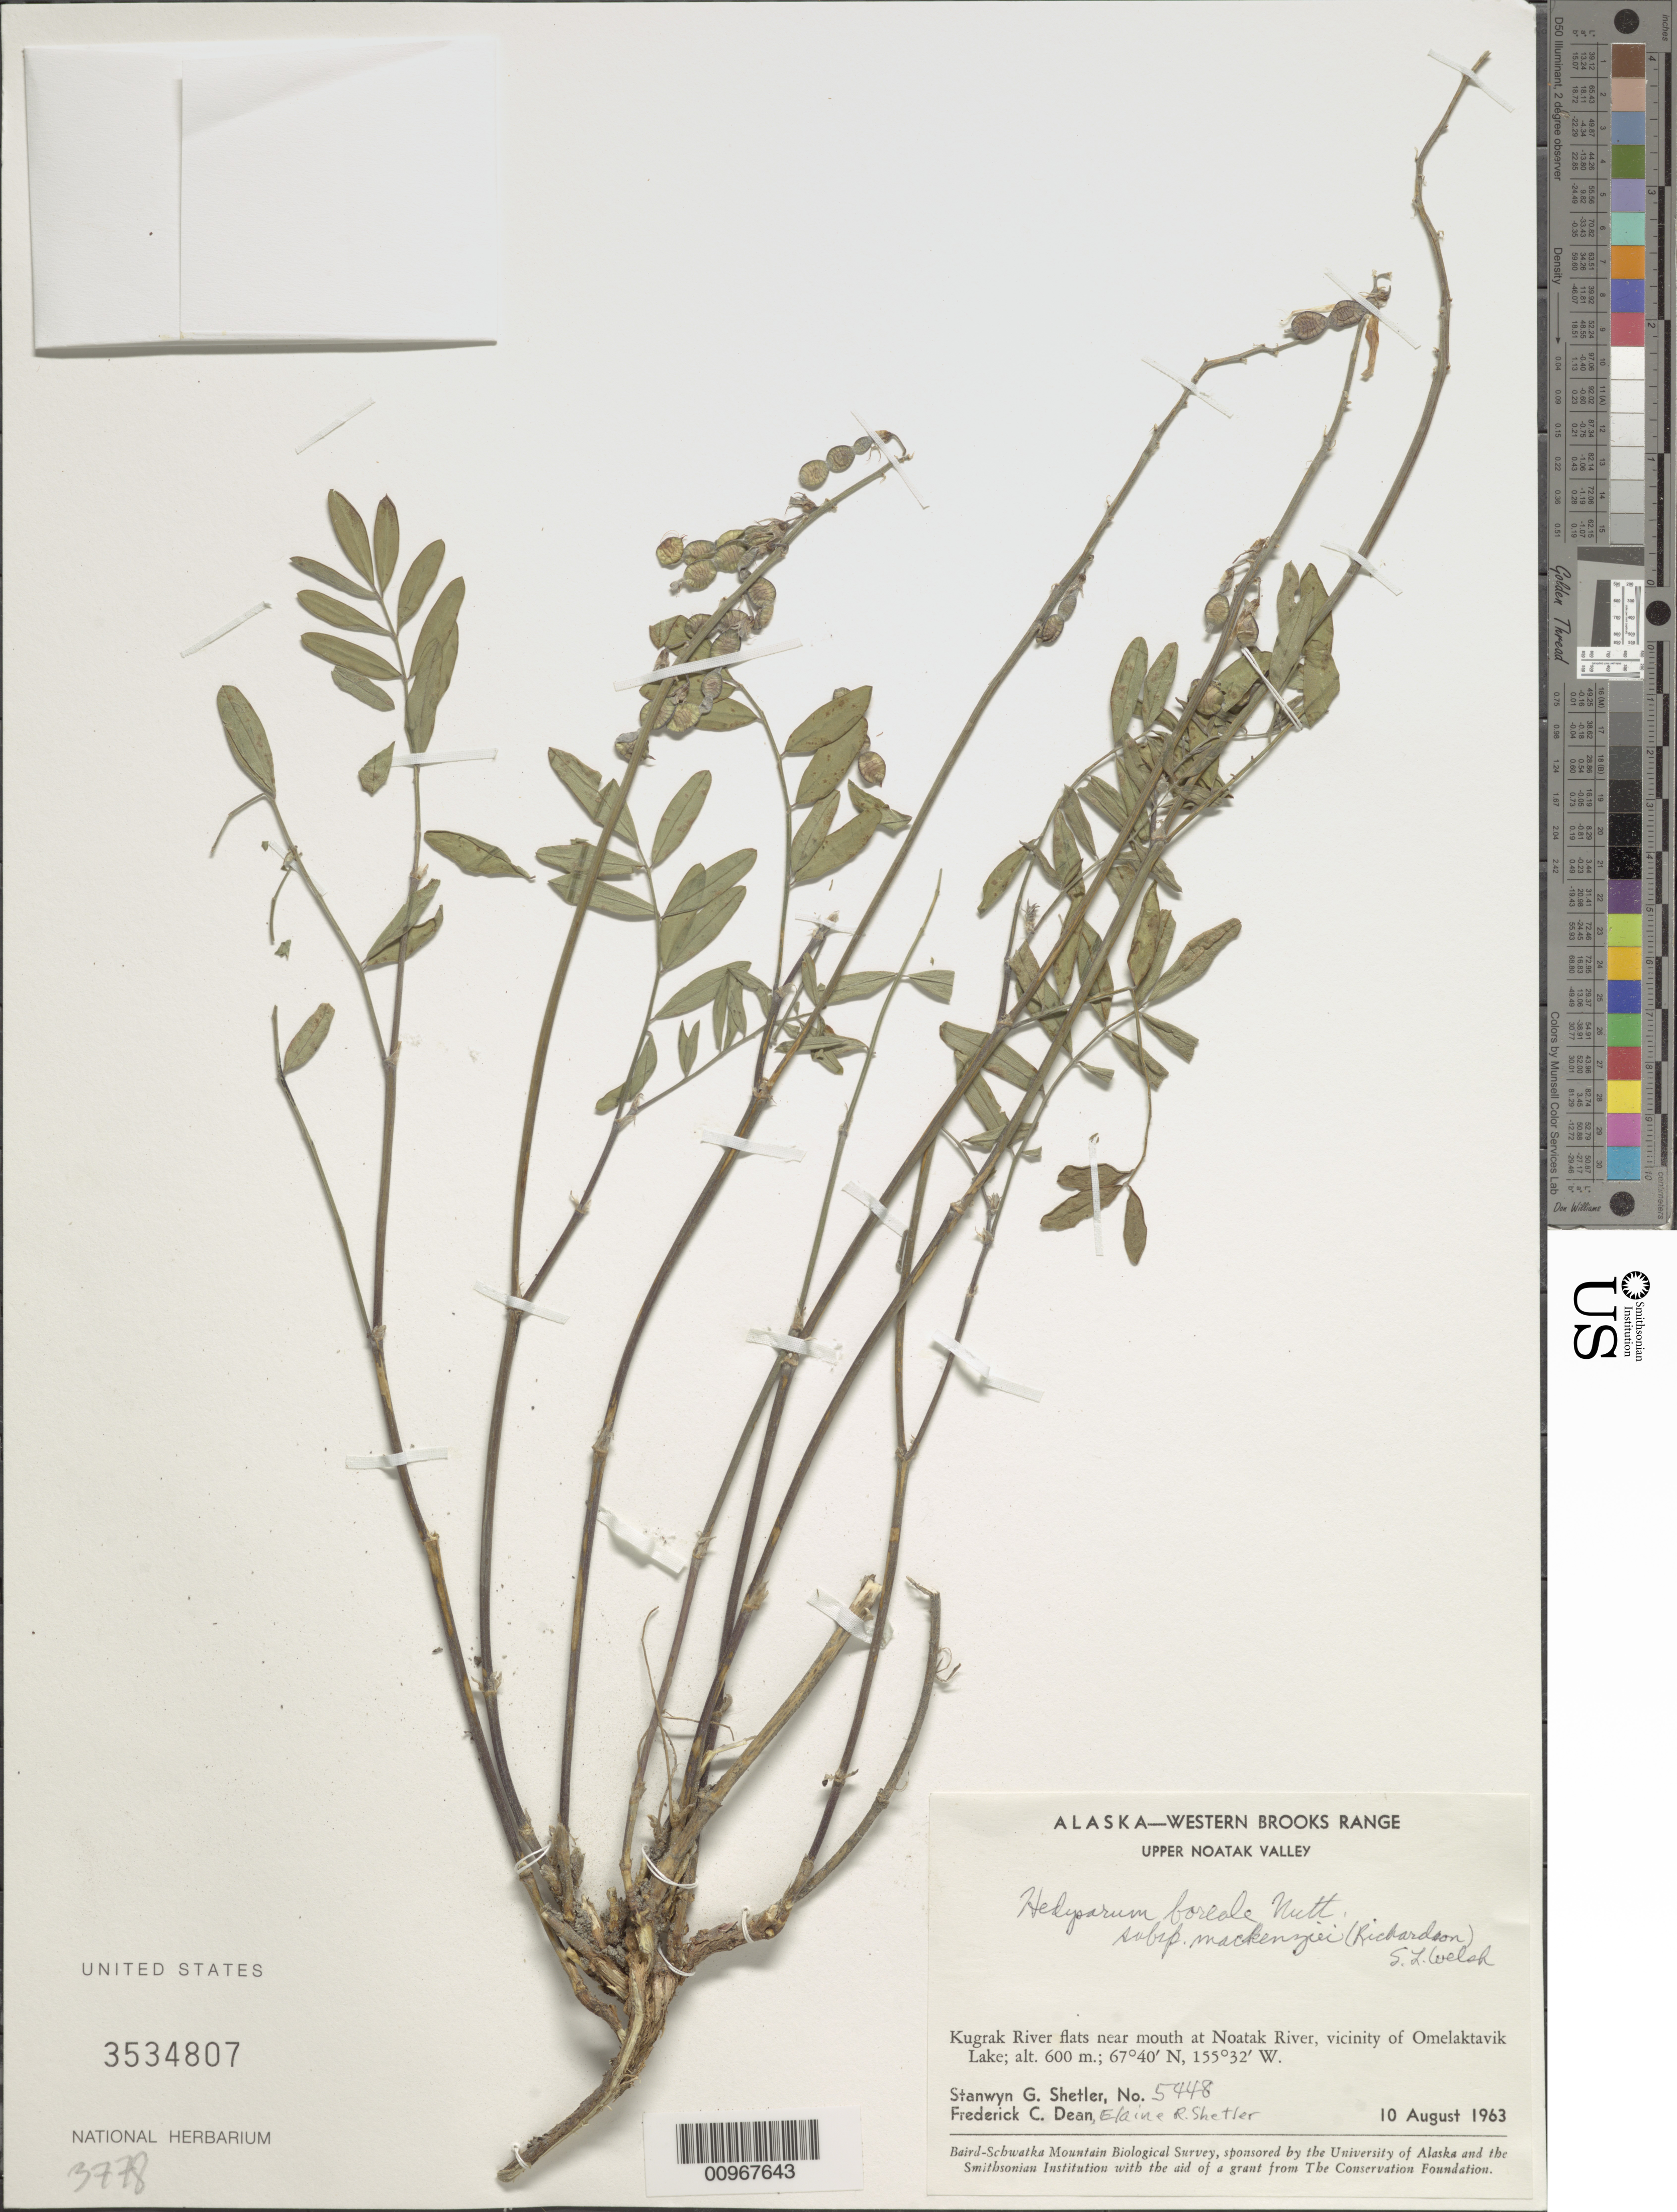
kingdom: Plantae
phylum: Tracheophyta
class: Magnoliopsida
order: Fabales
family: Fabaceae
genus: Hedysarum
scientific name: Hedysarum boreale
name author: Nutt.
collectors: S. Shetler, F. C. Dean & E. R. Shetler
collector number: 5448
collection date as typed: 10 Aug 1963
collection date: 1963-08-10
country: United States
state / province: Alaska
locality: Kugrak River flats near mouth at Noatak River, vicinity of Omelaktavik Lake. Western Brooks Range, Upper Noatak Valley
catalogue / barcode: US 3534807